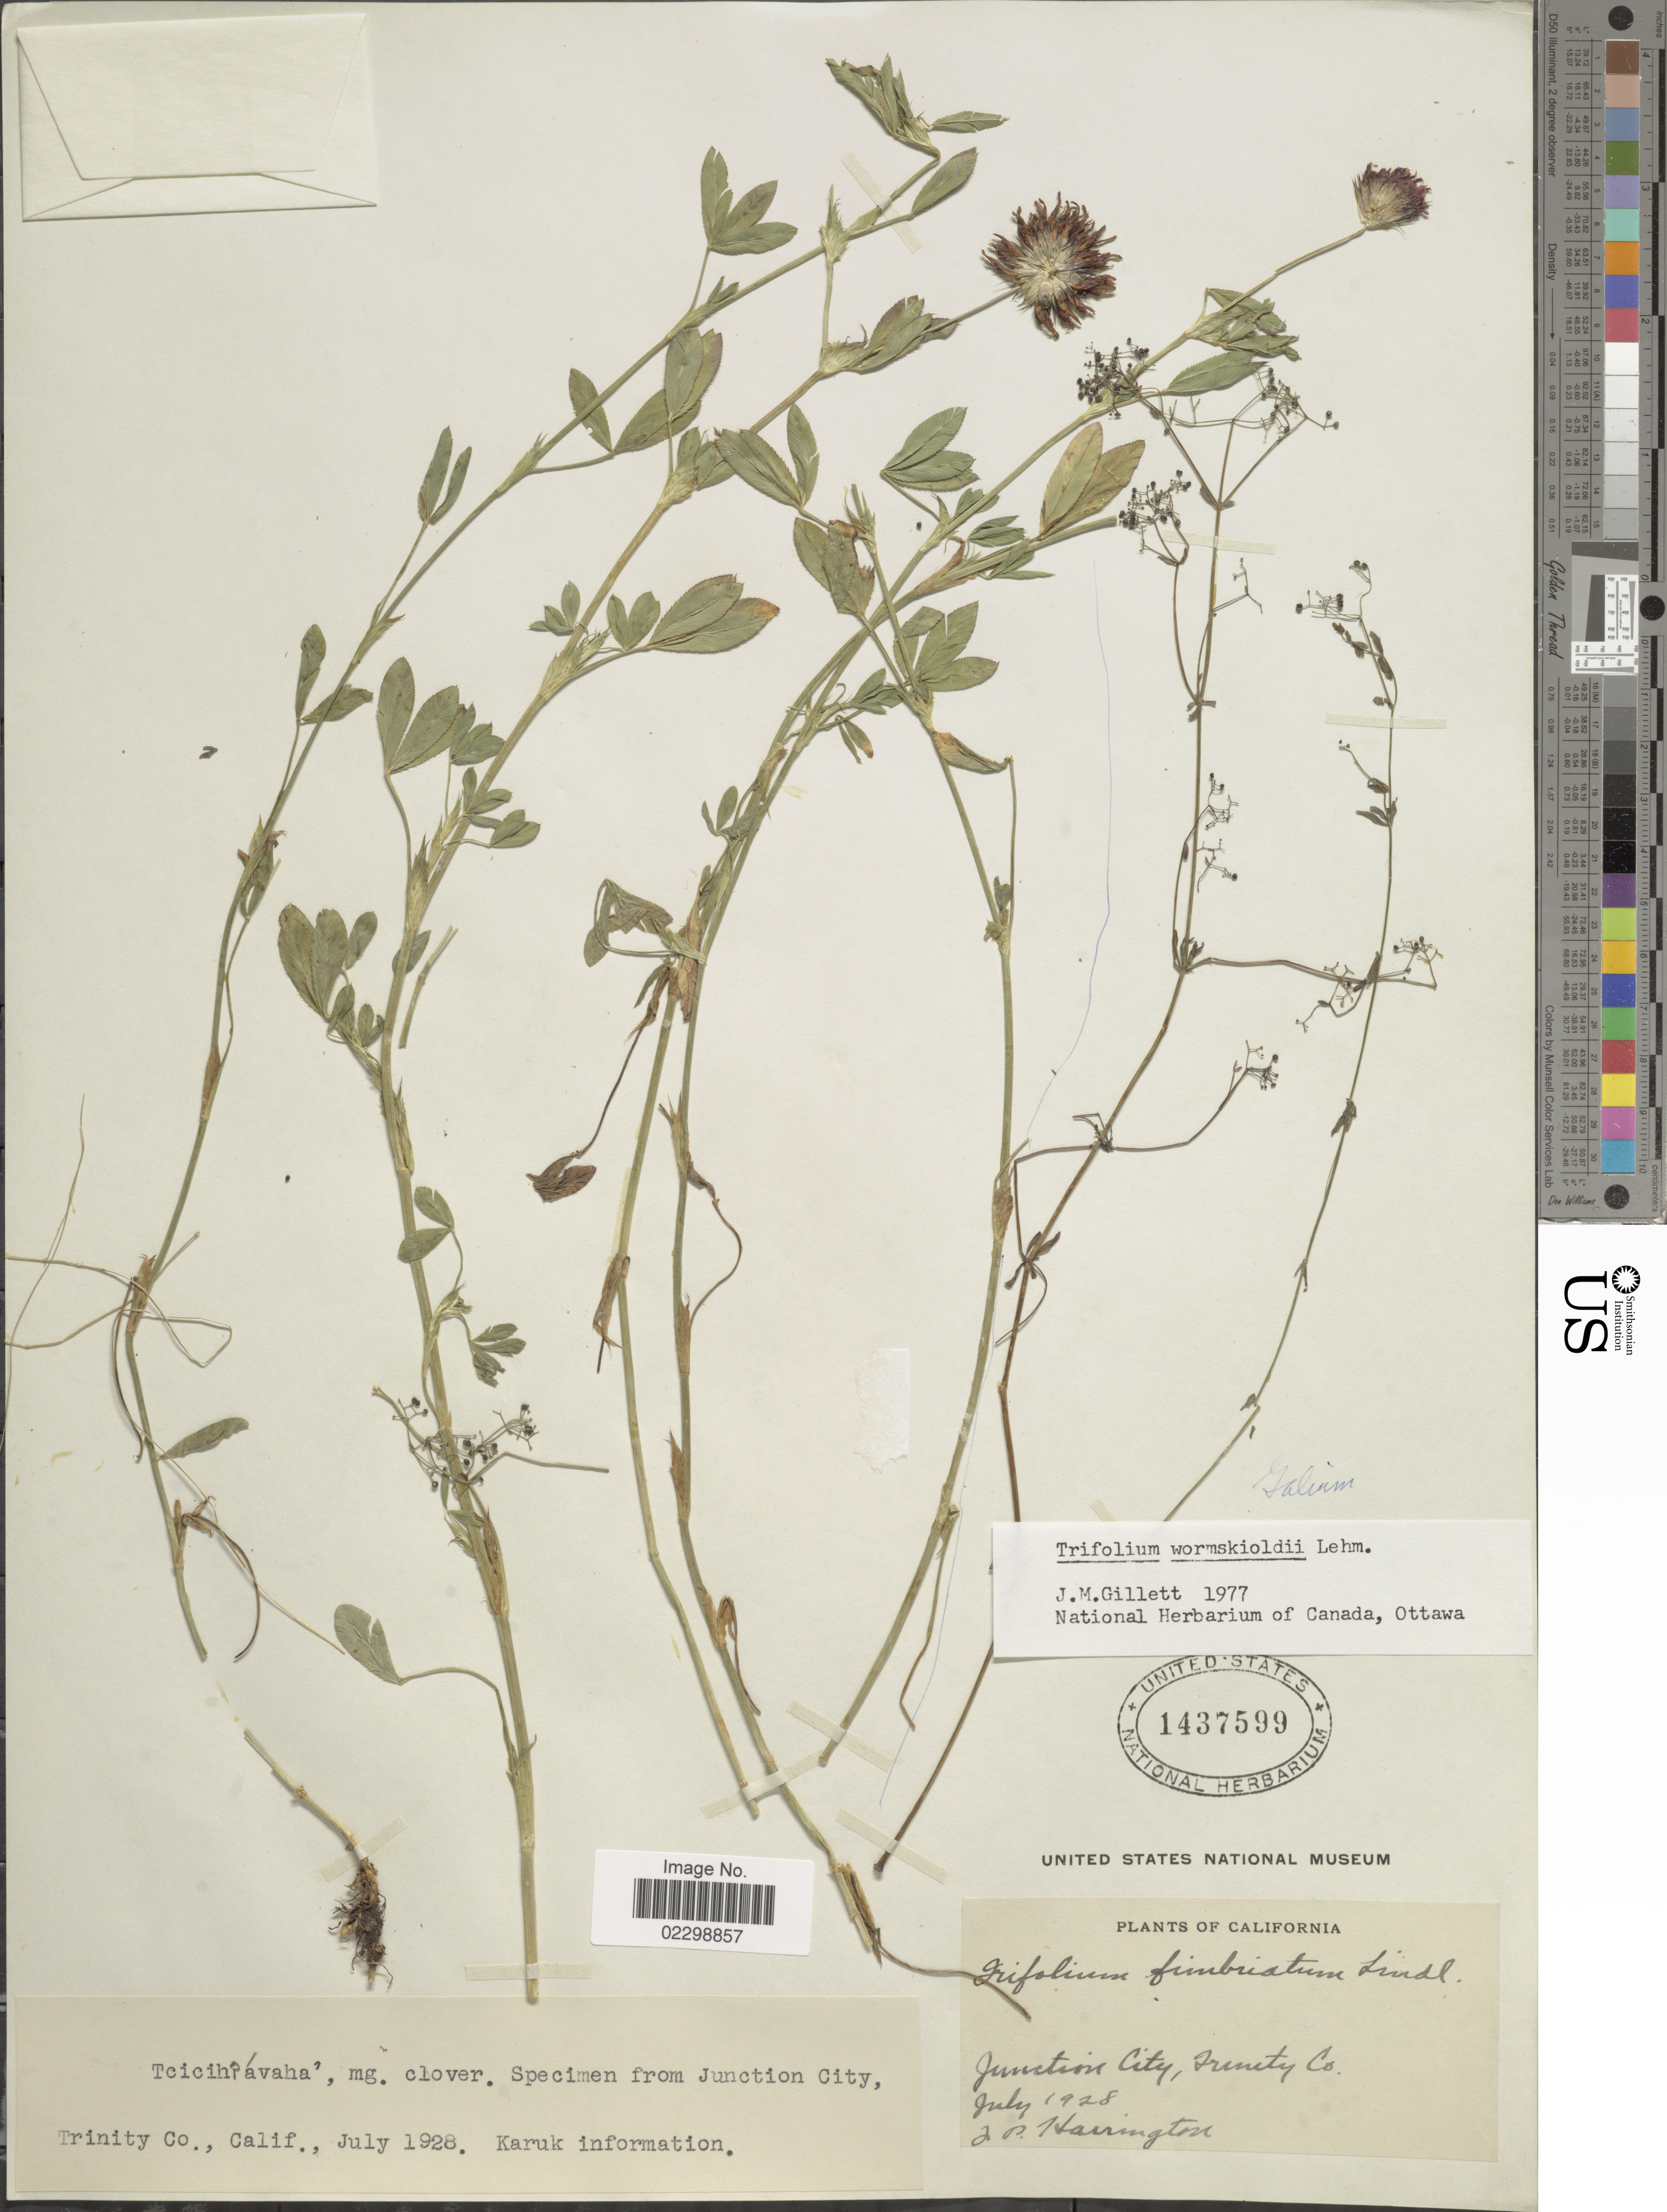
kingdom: Plantae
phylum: Tracheophyta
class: Magnoliopsida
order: Fabales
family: Fabaceae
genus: Trifolium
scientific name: Trifolium wormskioldii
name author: Lehm.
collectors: J. Harrington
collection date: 1928-07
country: United States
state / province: California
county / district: Trinity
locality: Junction City, Trinity Co.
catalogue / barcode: US 1437599